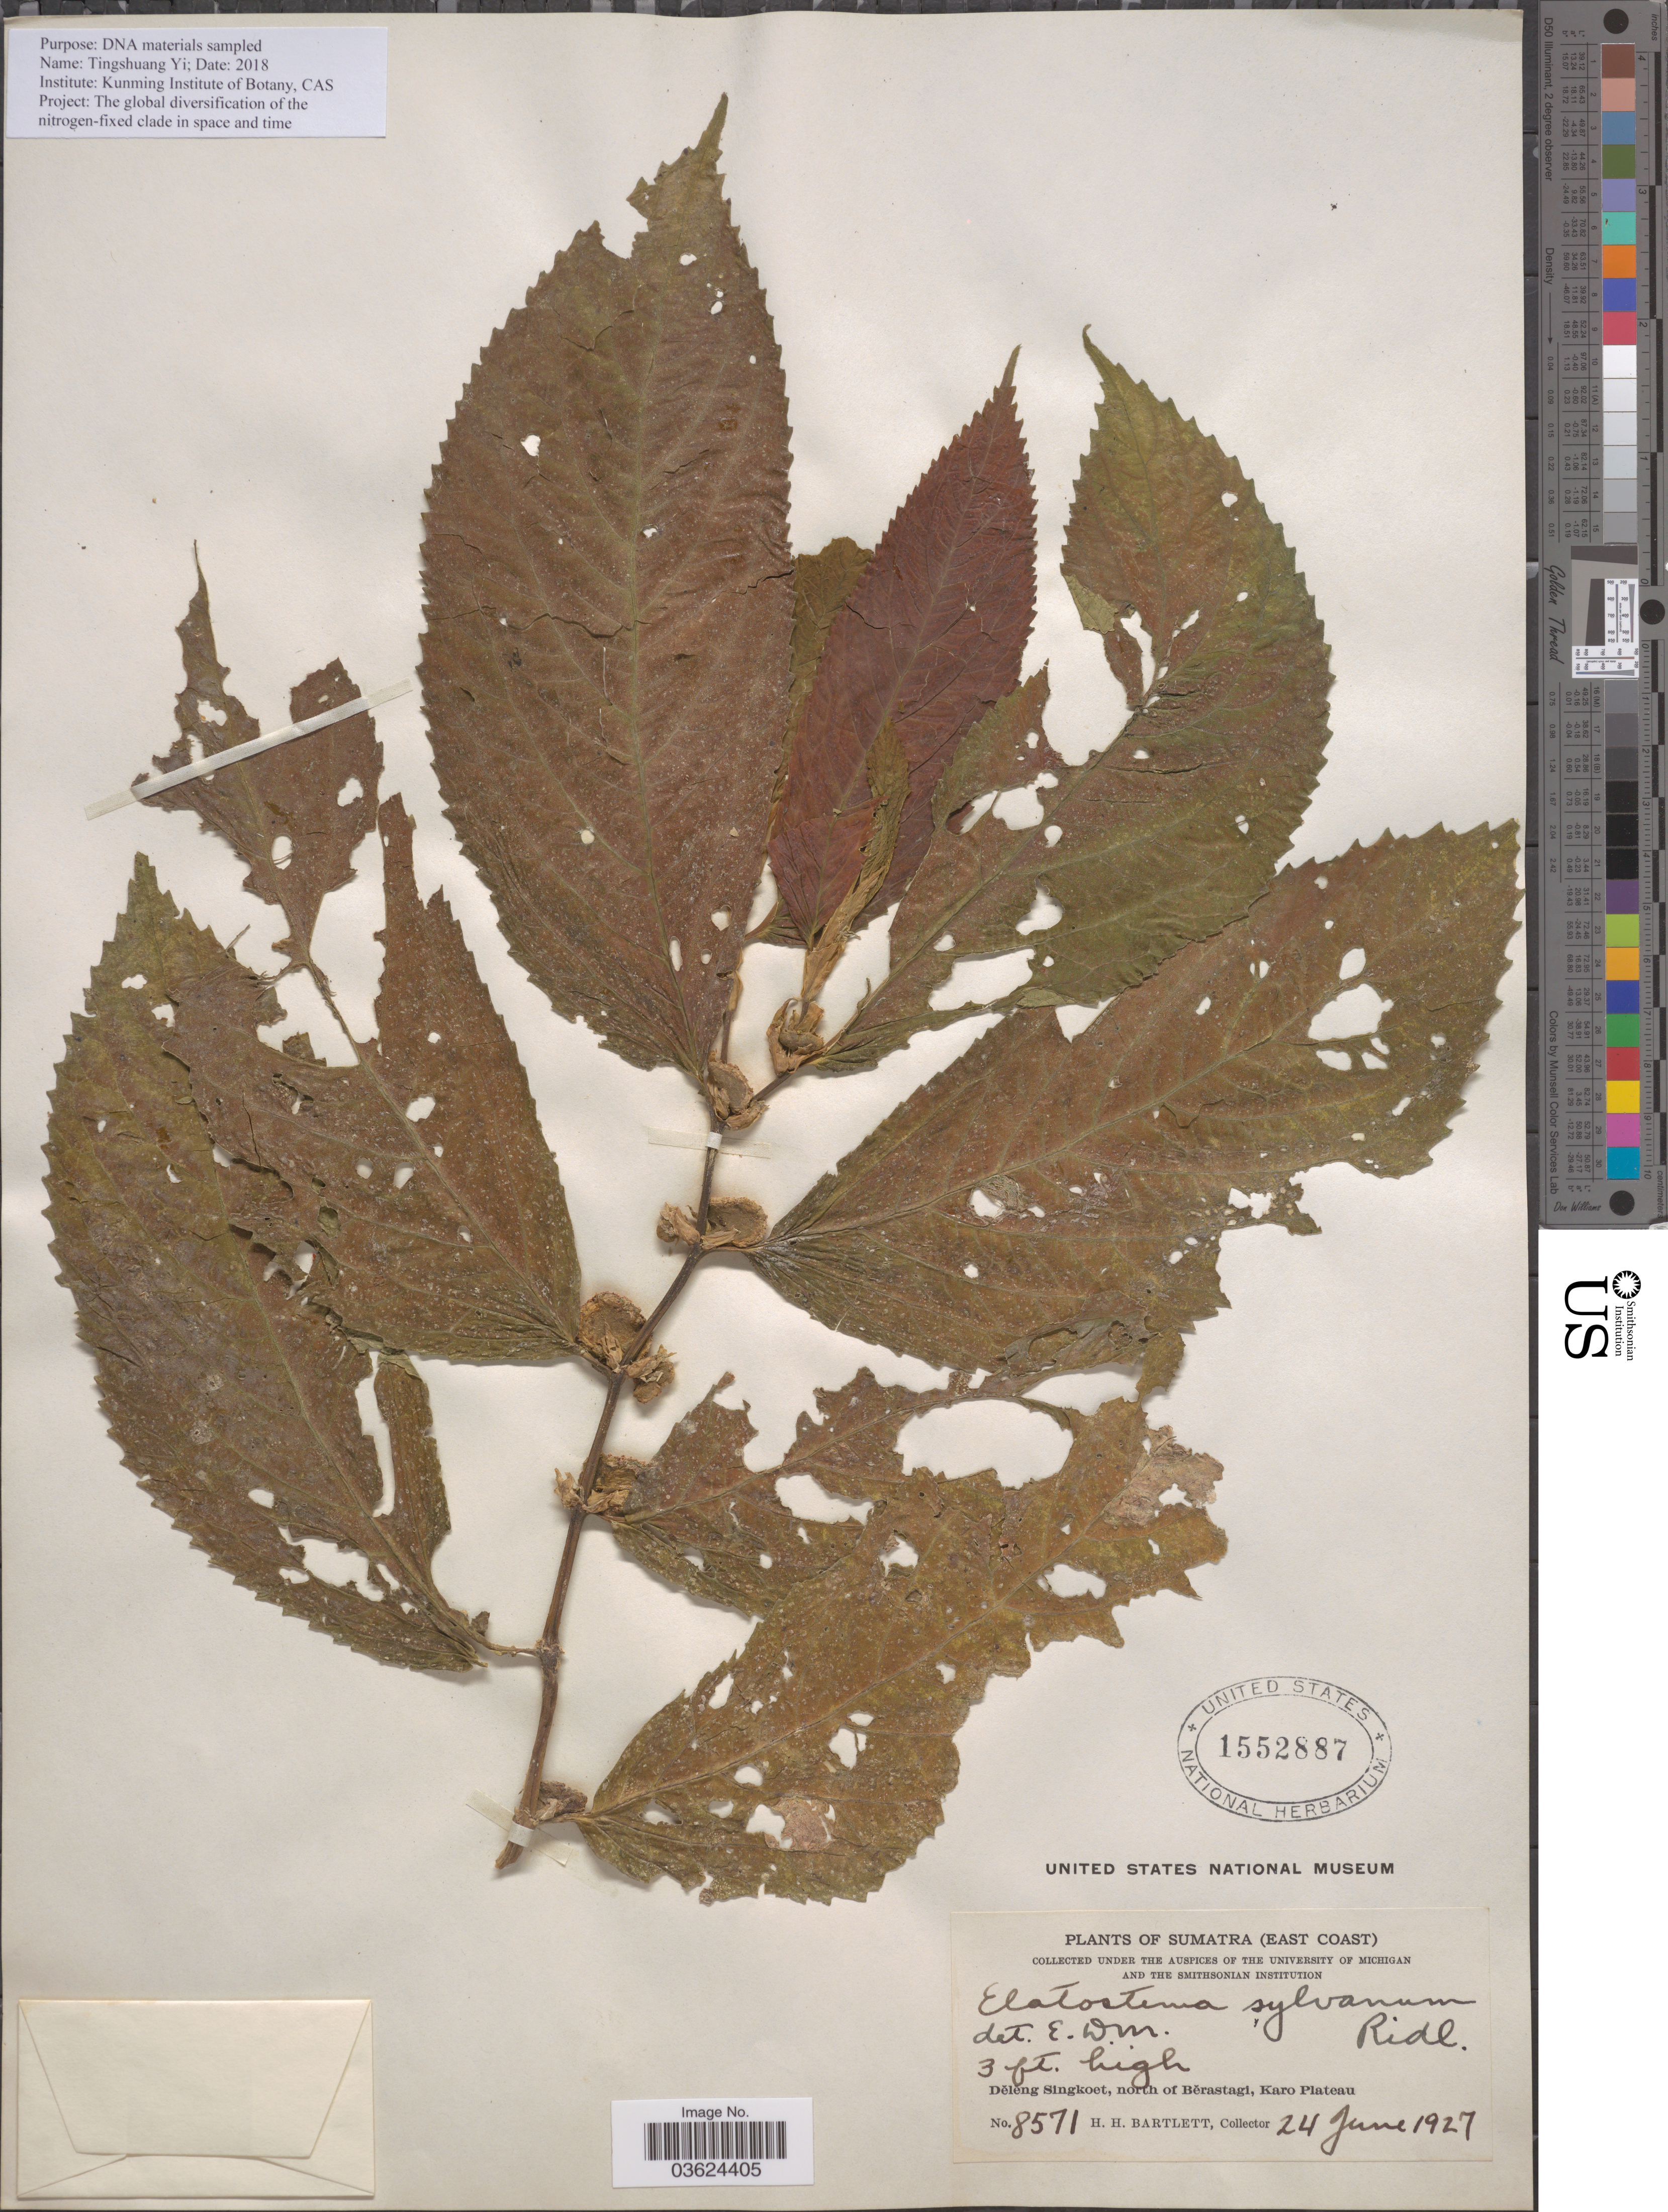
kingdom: Plantae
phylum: Tracheophyta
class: Magnoliopsida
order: Rosales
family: Urticaceae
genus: Elatostema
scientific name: Elatostema sylvanum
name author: Ridl.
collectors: H. H. Bartlett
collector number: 8571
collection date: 1927-06-24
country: Indonesia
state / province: Sumatra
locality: (East Coast). Deleng Singkoet, north of Běrastagi, Karo Plateau.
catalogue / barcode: US 1552887